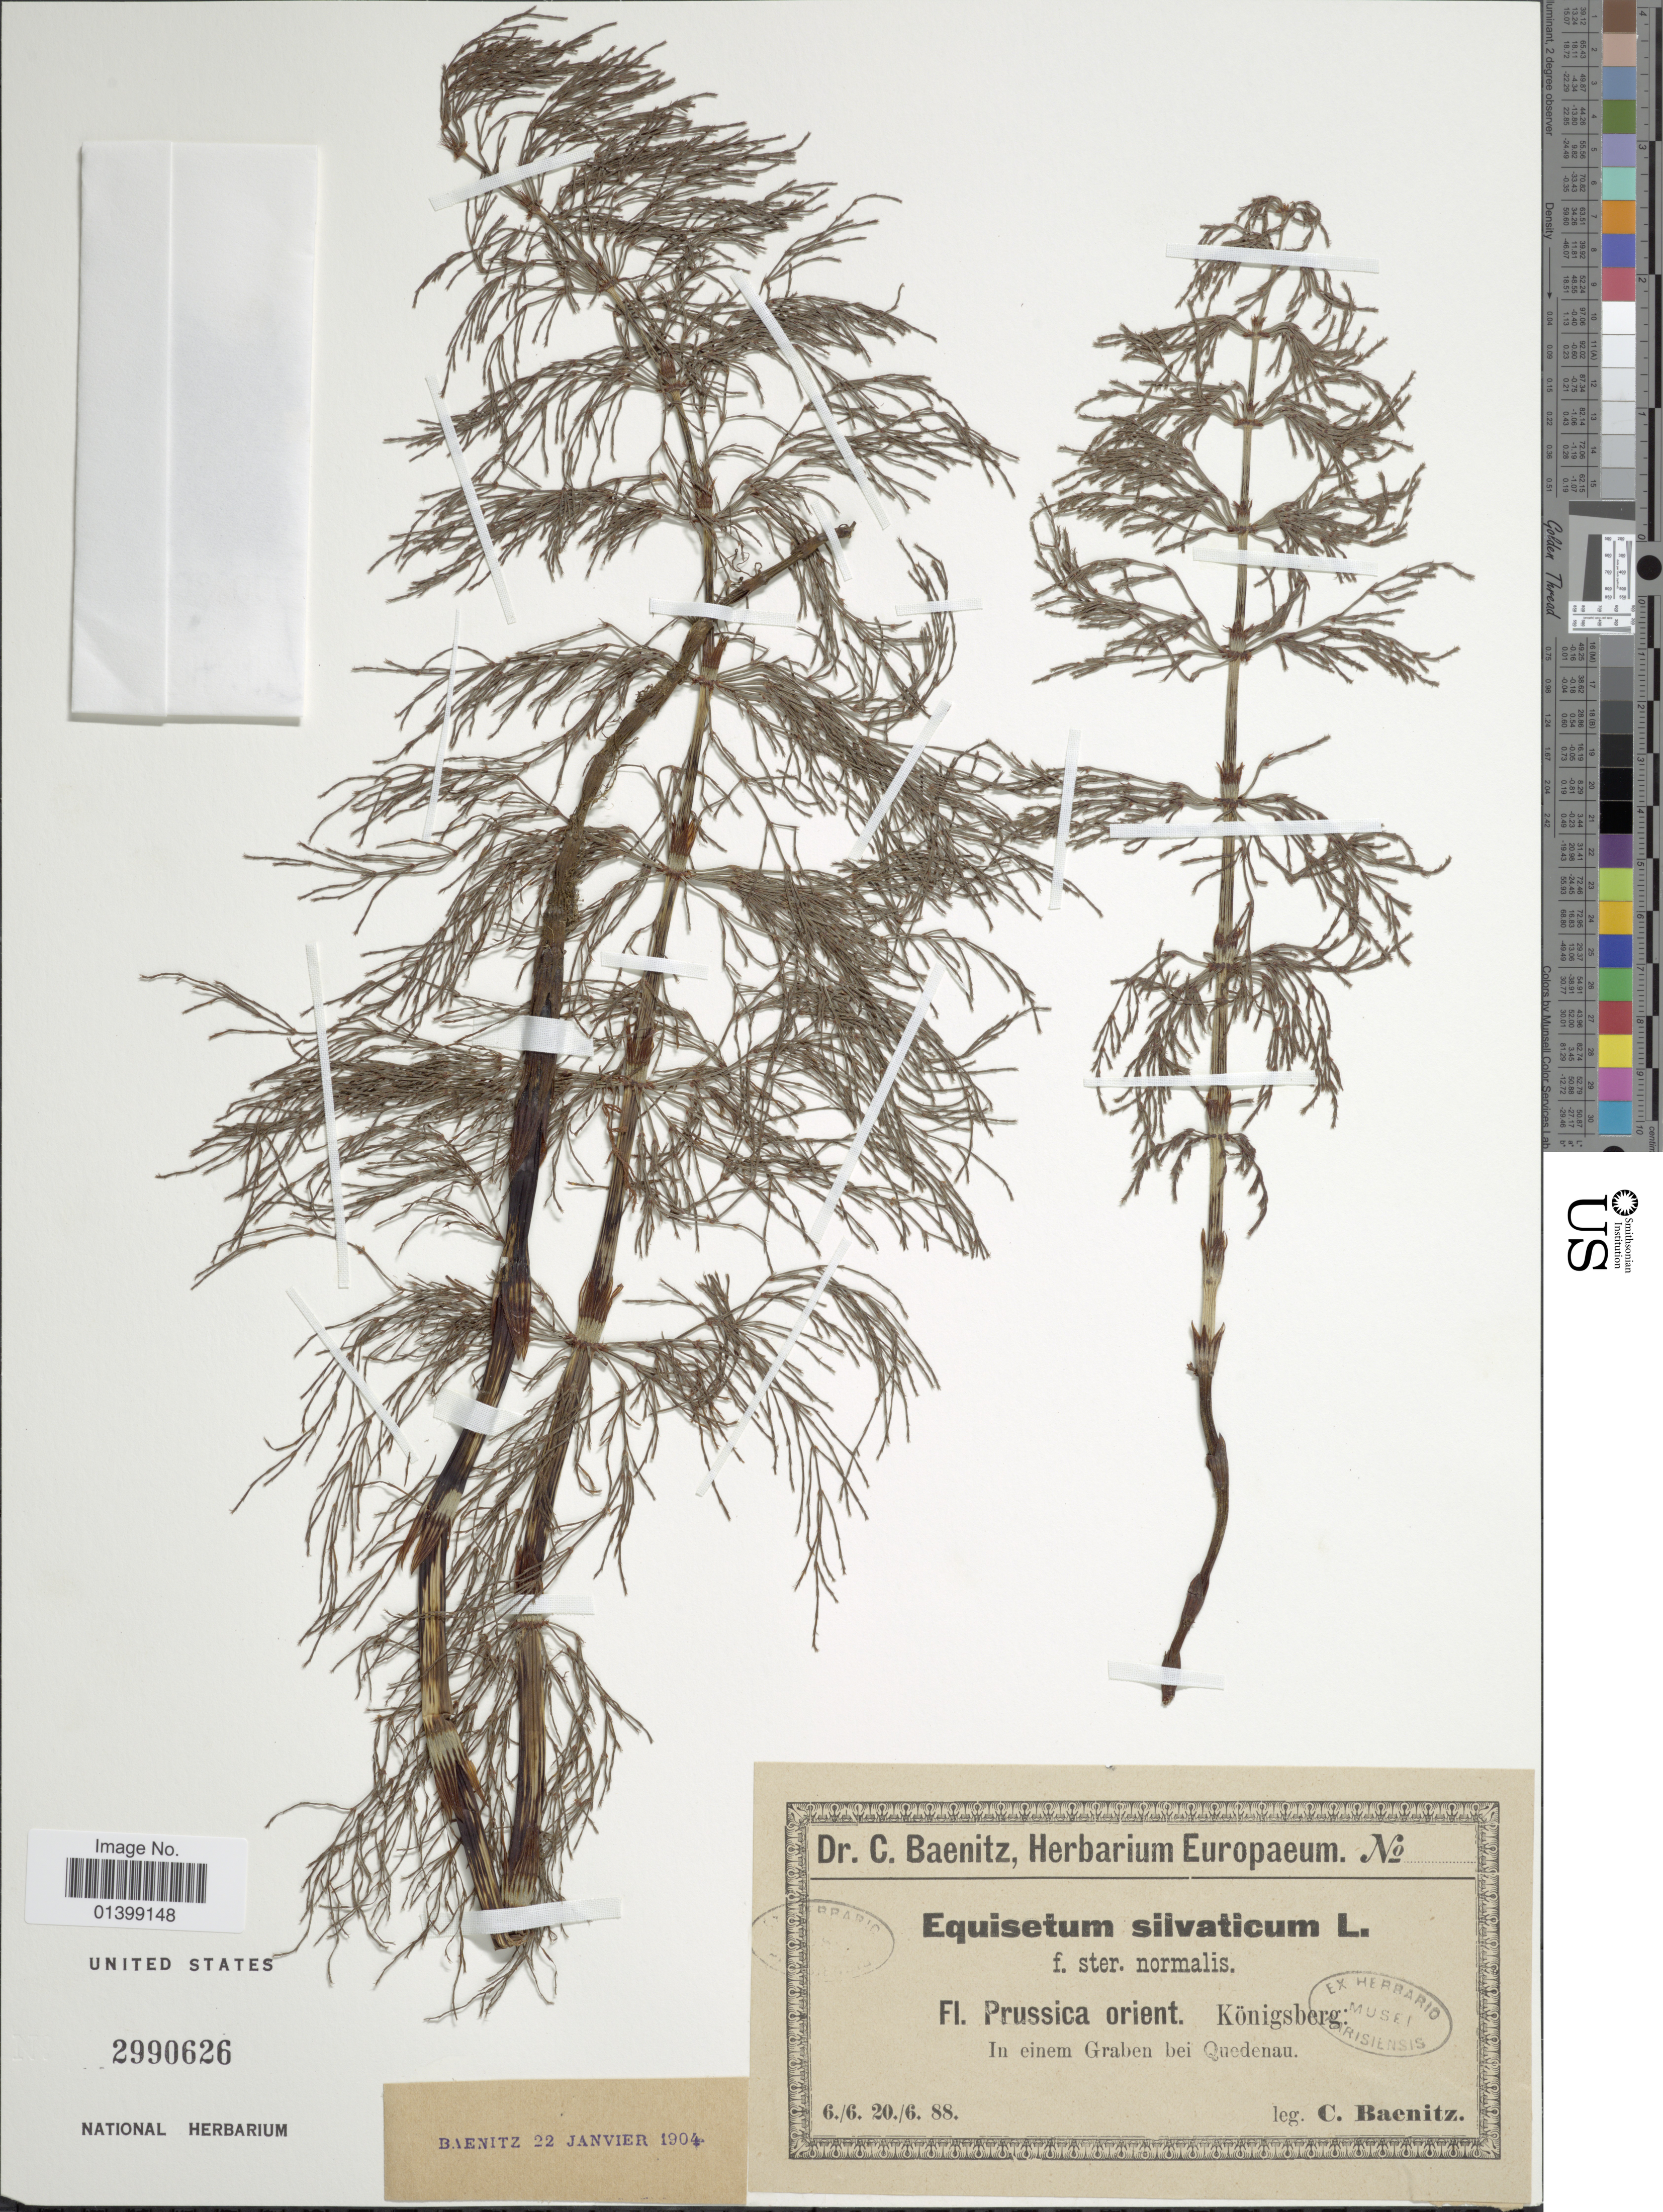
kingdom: Plantae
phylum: Tracheophyta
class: Polypodiopsida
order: Equisetales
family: Equisetaceae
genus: Equisetum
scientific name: Equisetum sylvaticum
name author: L.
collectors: C. G. Baenitz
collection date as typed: Transcribed d/m/y: 6/6/88 to 20/6/88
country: Russian Federation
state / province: Kaliningrad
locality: Prussica orient. Königsberg: In einem GRaben bei Quedenau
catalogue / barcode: US 2990626